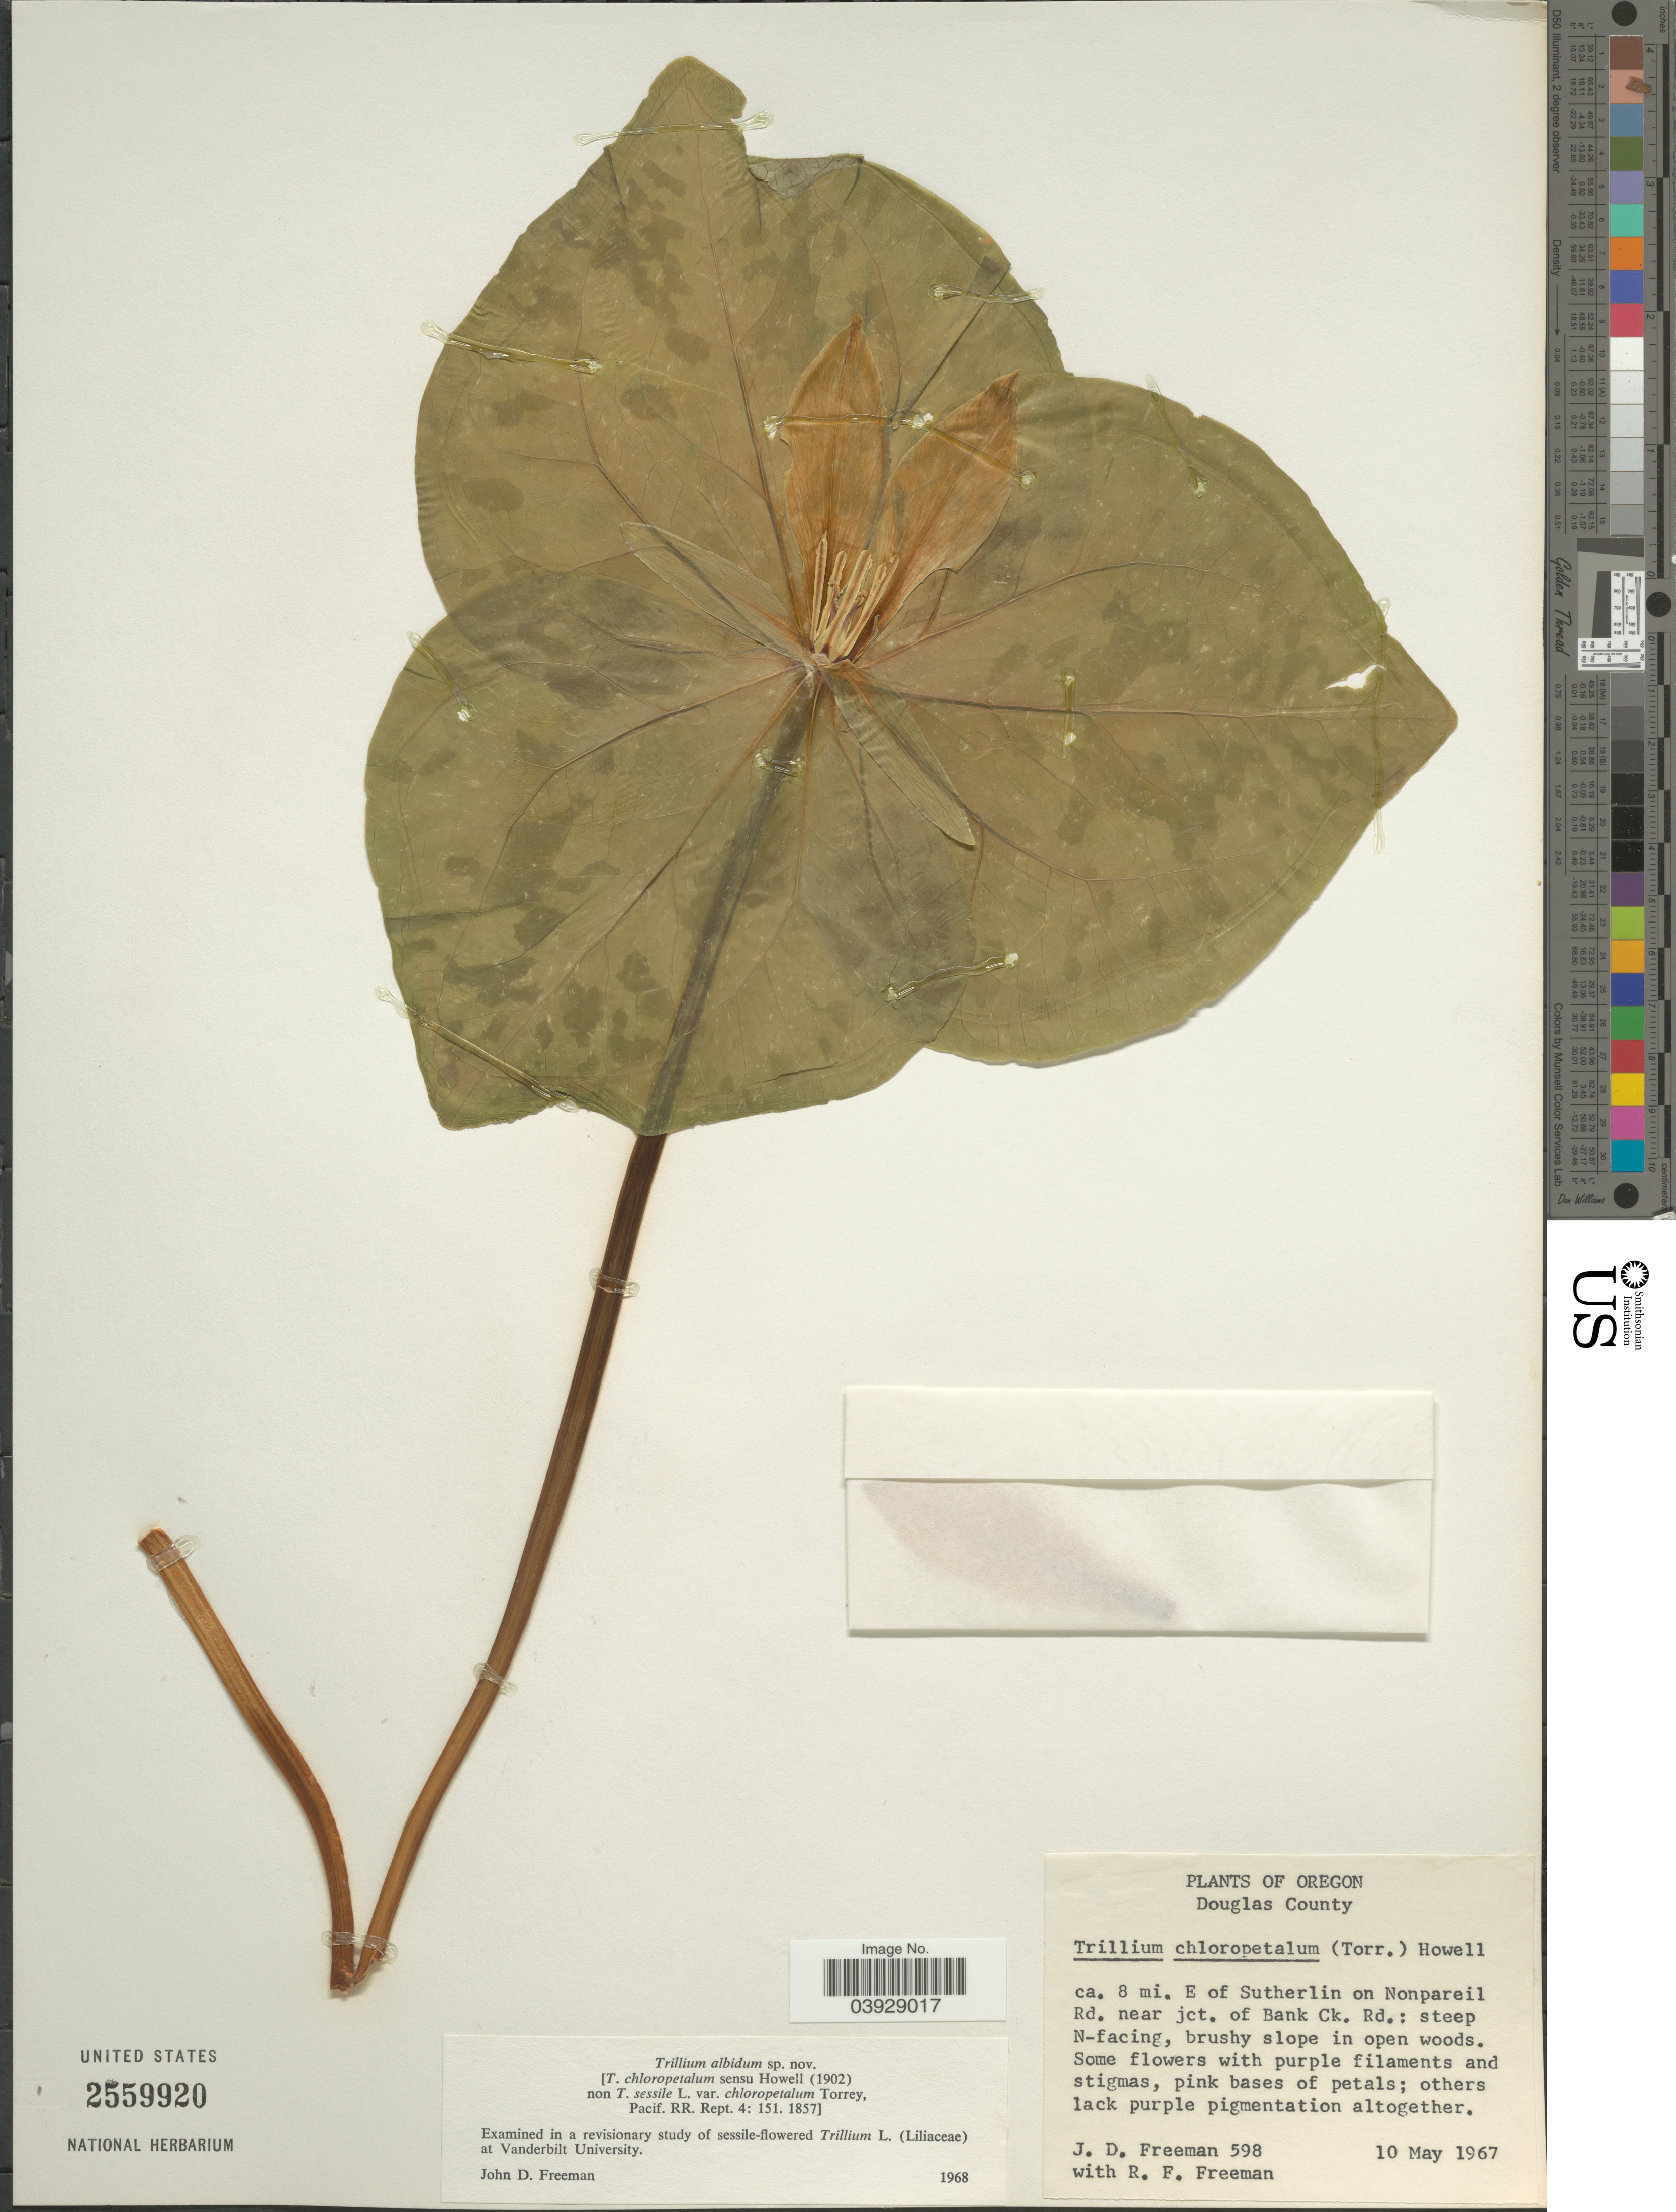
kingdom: Plantae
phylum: Tracheophyta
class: Liliopsida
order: Liliales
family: Melanthiaceae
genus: Trillium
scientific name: Trillium albidum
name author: J. D. Freeman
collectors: J. Freeman & R. Freeman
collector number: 598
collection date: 1967-05-10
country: United States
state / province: Oregon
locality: Douglas County. Ca. 8 mi. E of Sutherlin on Nonpareil Rd. near jct. of Bank Ck. Rd.: steep N-facing.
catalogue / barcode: US 2559920